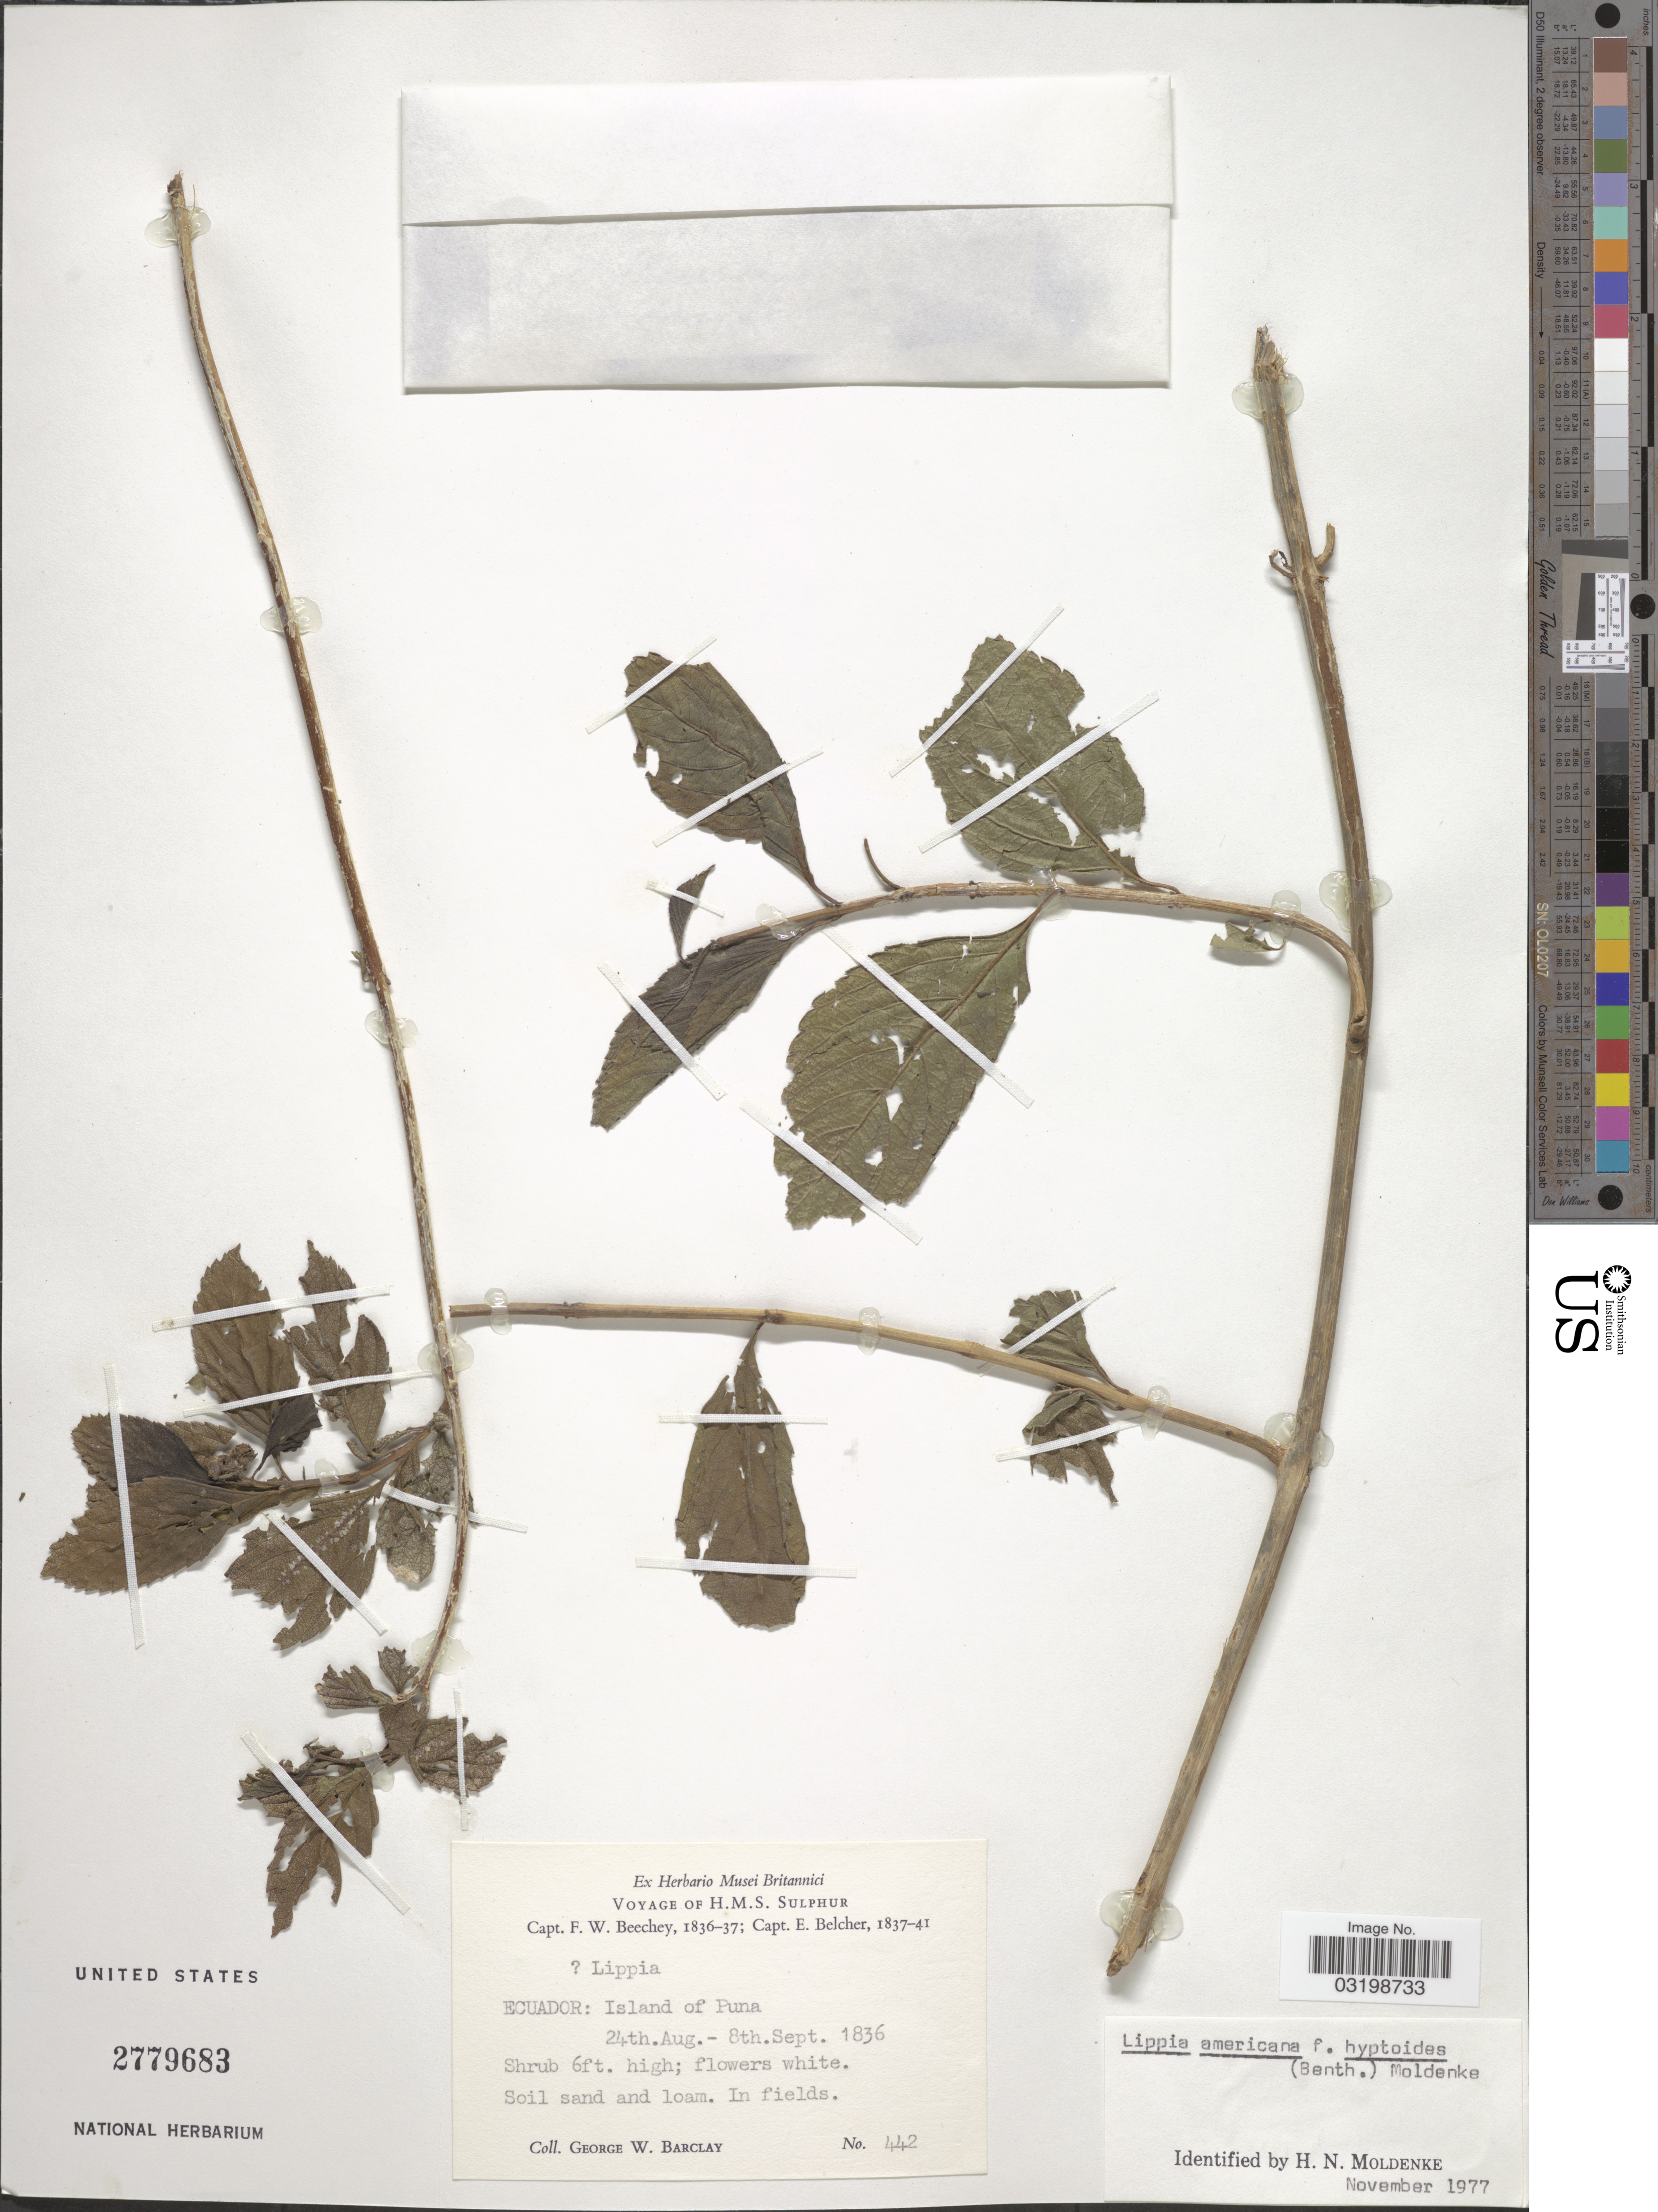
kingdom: Plantae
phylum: Tracheophyta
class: Magnoliopsida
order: Lamiales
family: Verbenaceae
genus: Lippia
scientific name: Lippia americana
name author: L.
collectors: G. W. Barclay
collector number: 442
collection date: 1836-08-24/1836-09-08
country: Ecuador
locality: Island of Puna.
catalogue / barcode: US 2779683